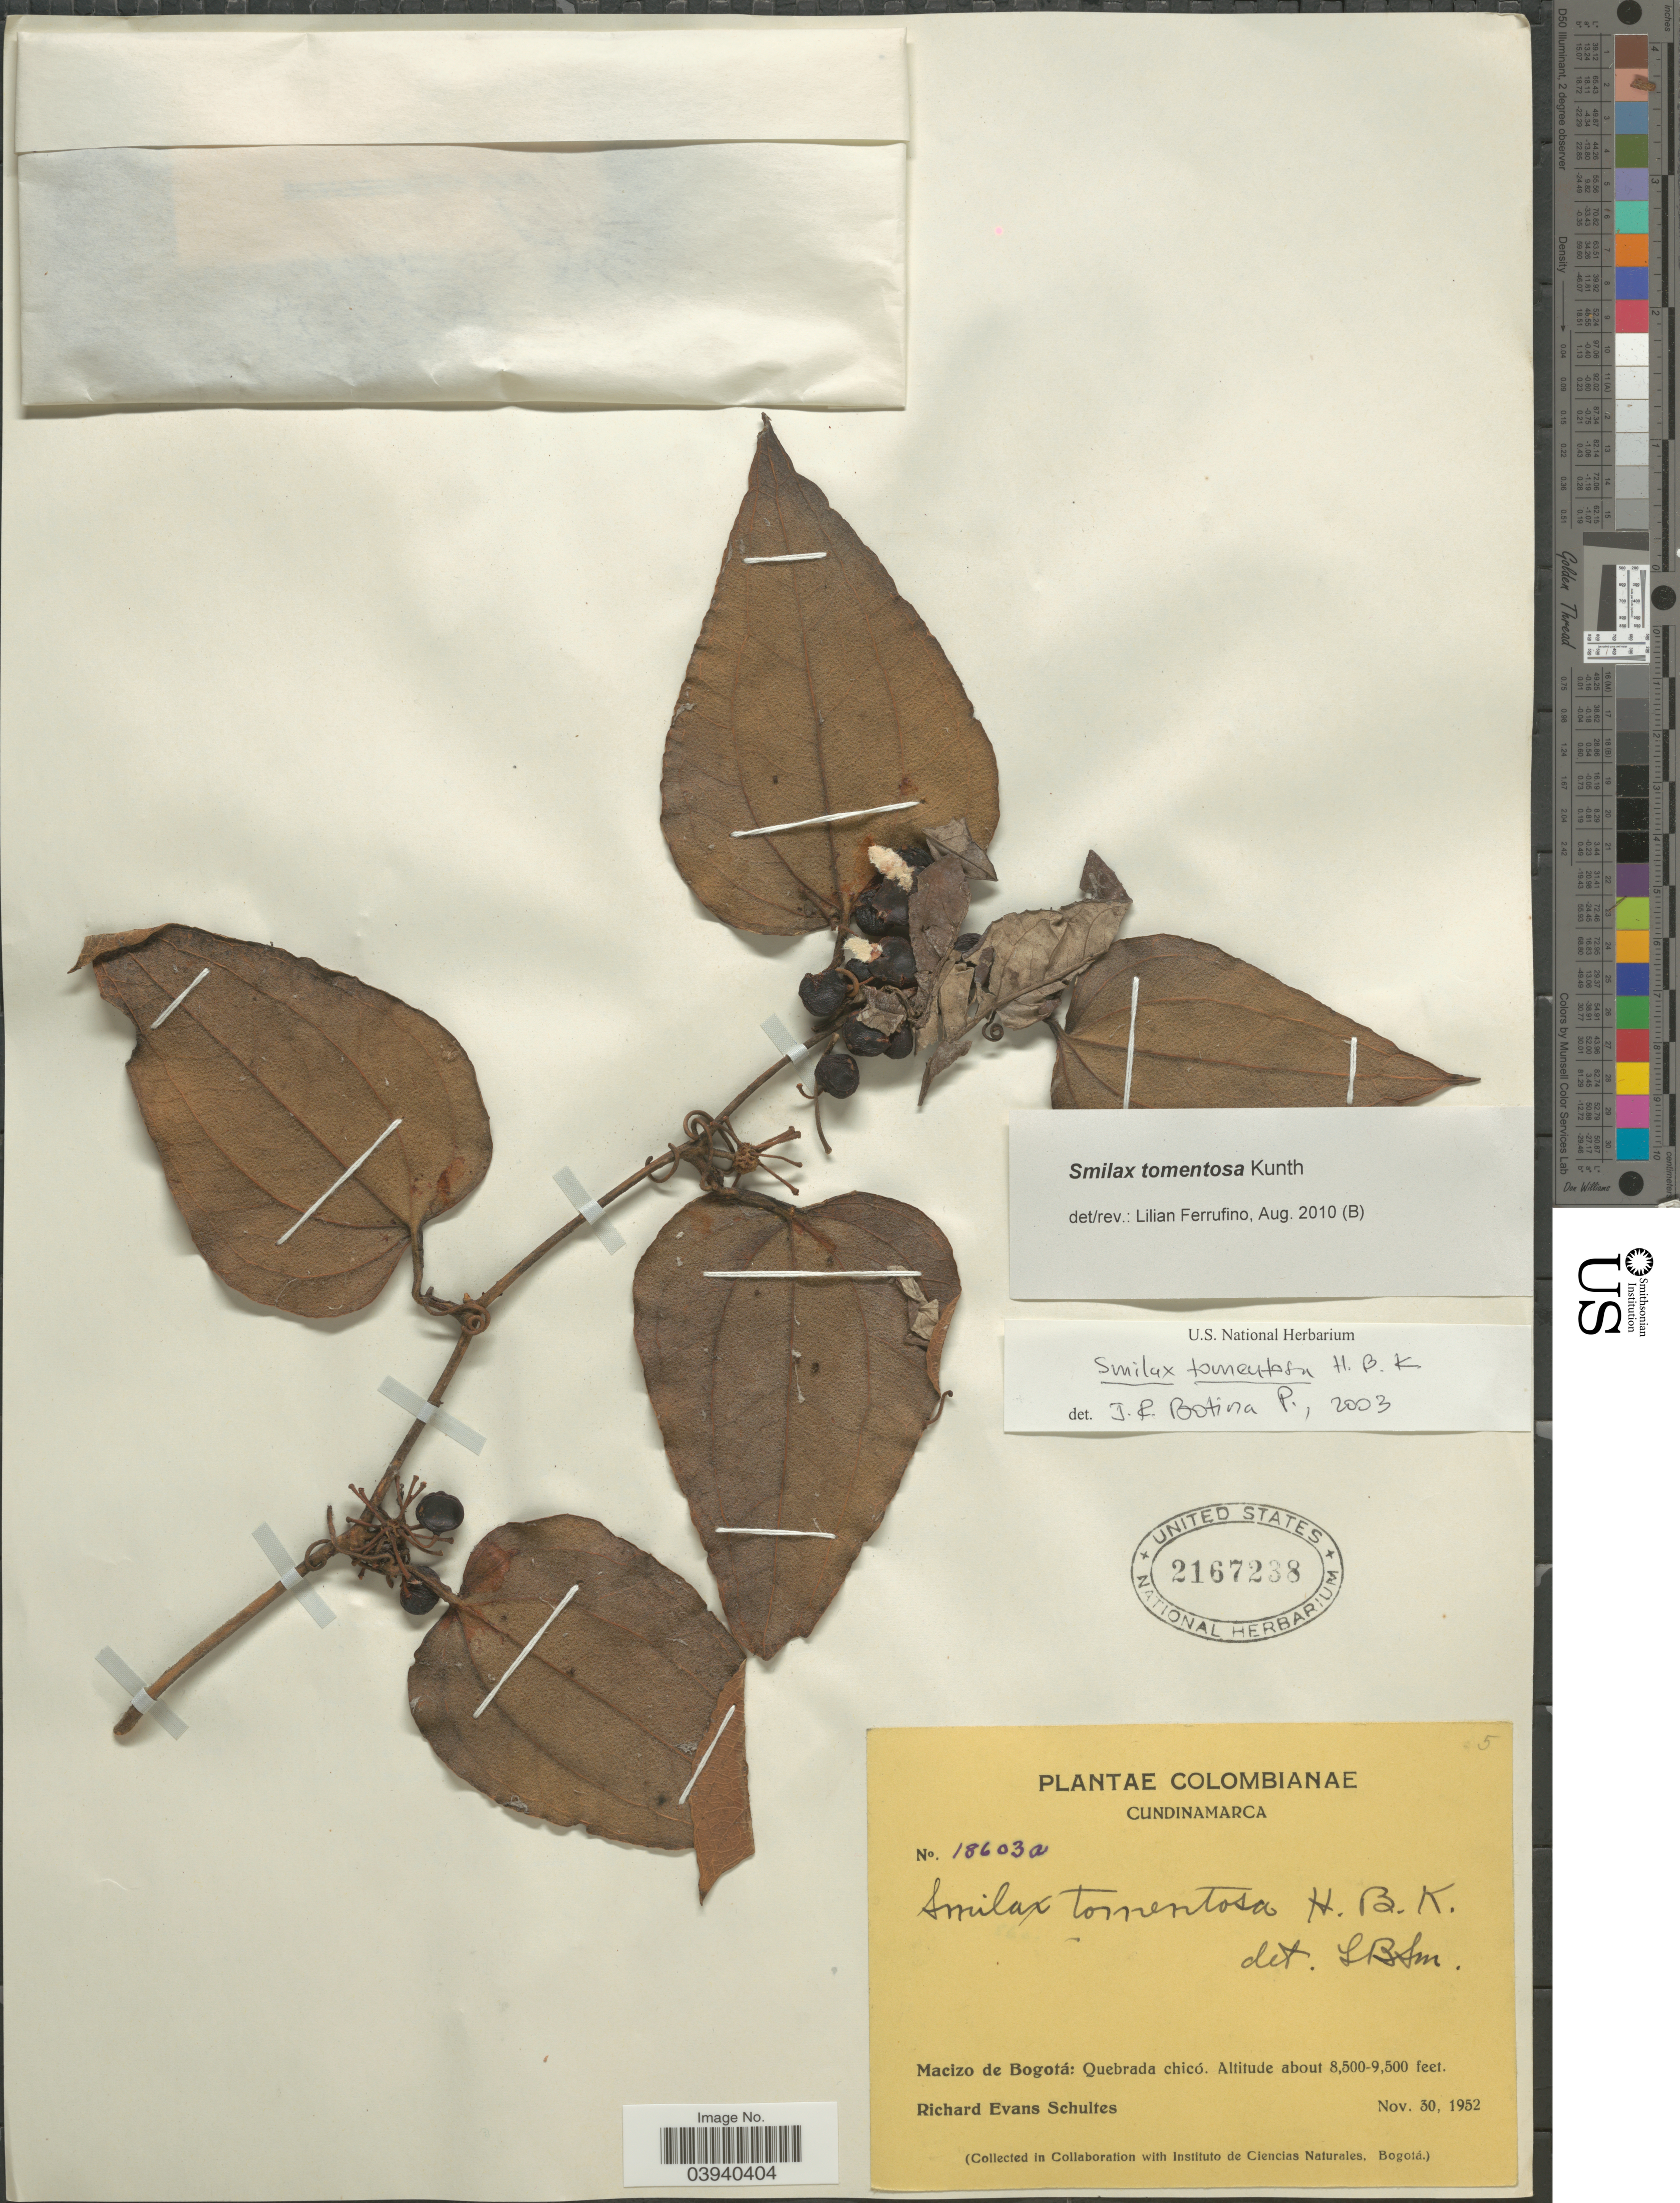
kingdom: Plantae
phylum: Tracheophyta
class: Liliopsida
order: Liliales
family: Smilacaceae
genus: Smilax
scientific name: Smilax tomentosa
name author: Kunth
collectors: R. E. Schultes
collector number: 18603a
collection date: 1952-11-30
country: Colombia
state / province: Cundinamarca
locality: Macizo de Bogotá: Quebrada chicó.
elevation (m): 2591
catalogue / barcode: US 2167238